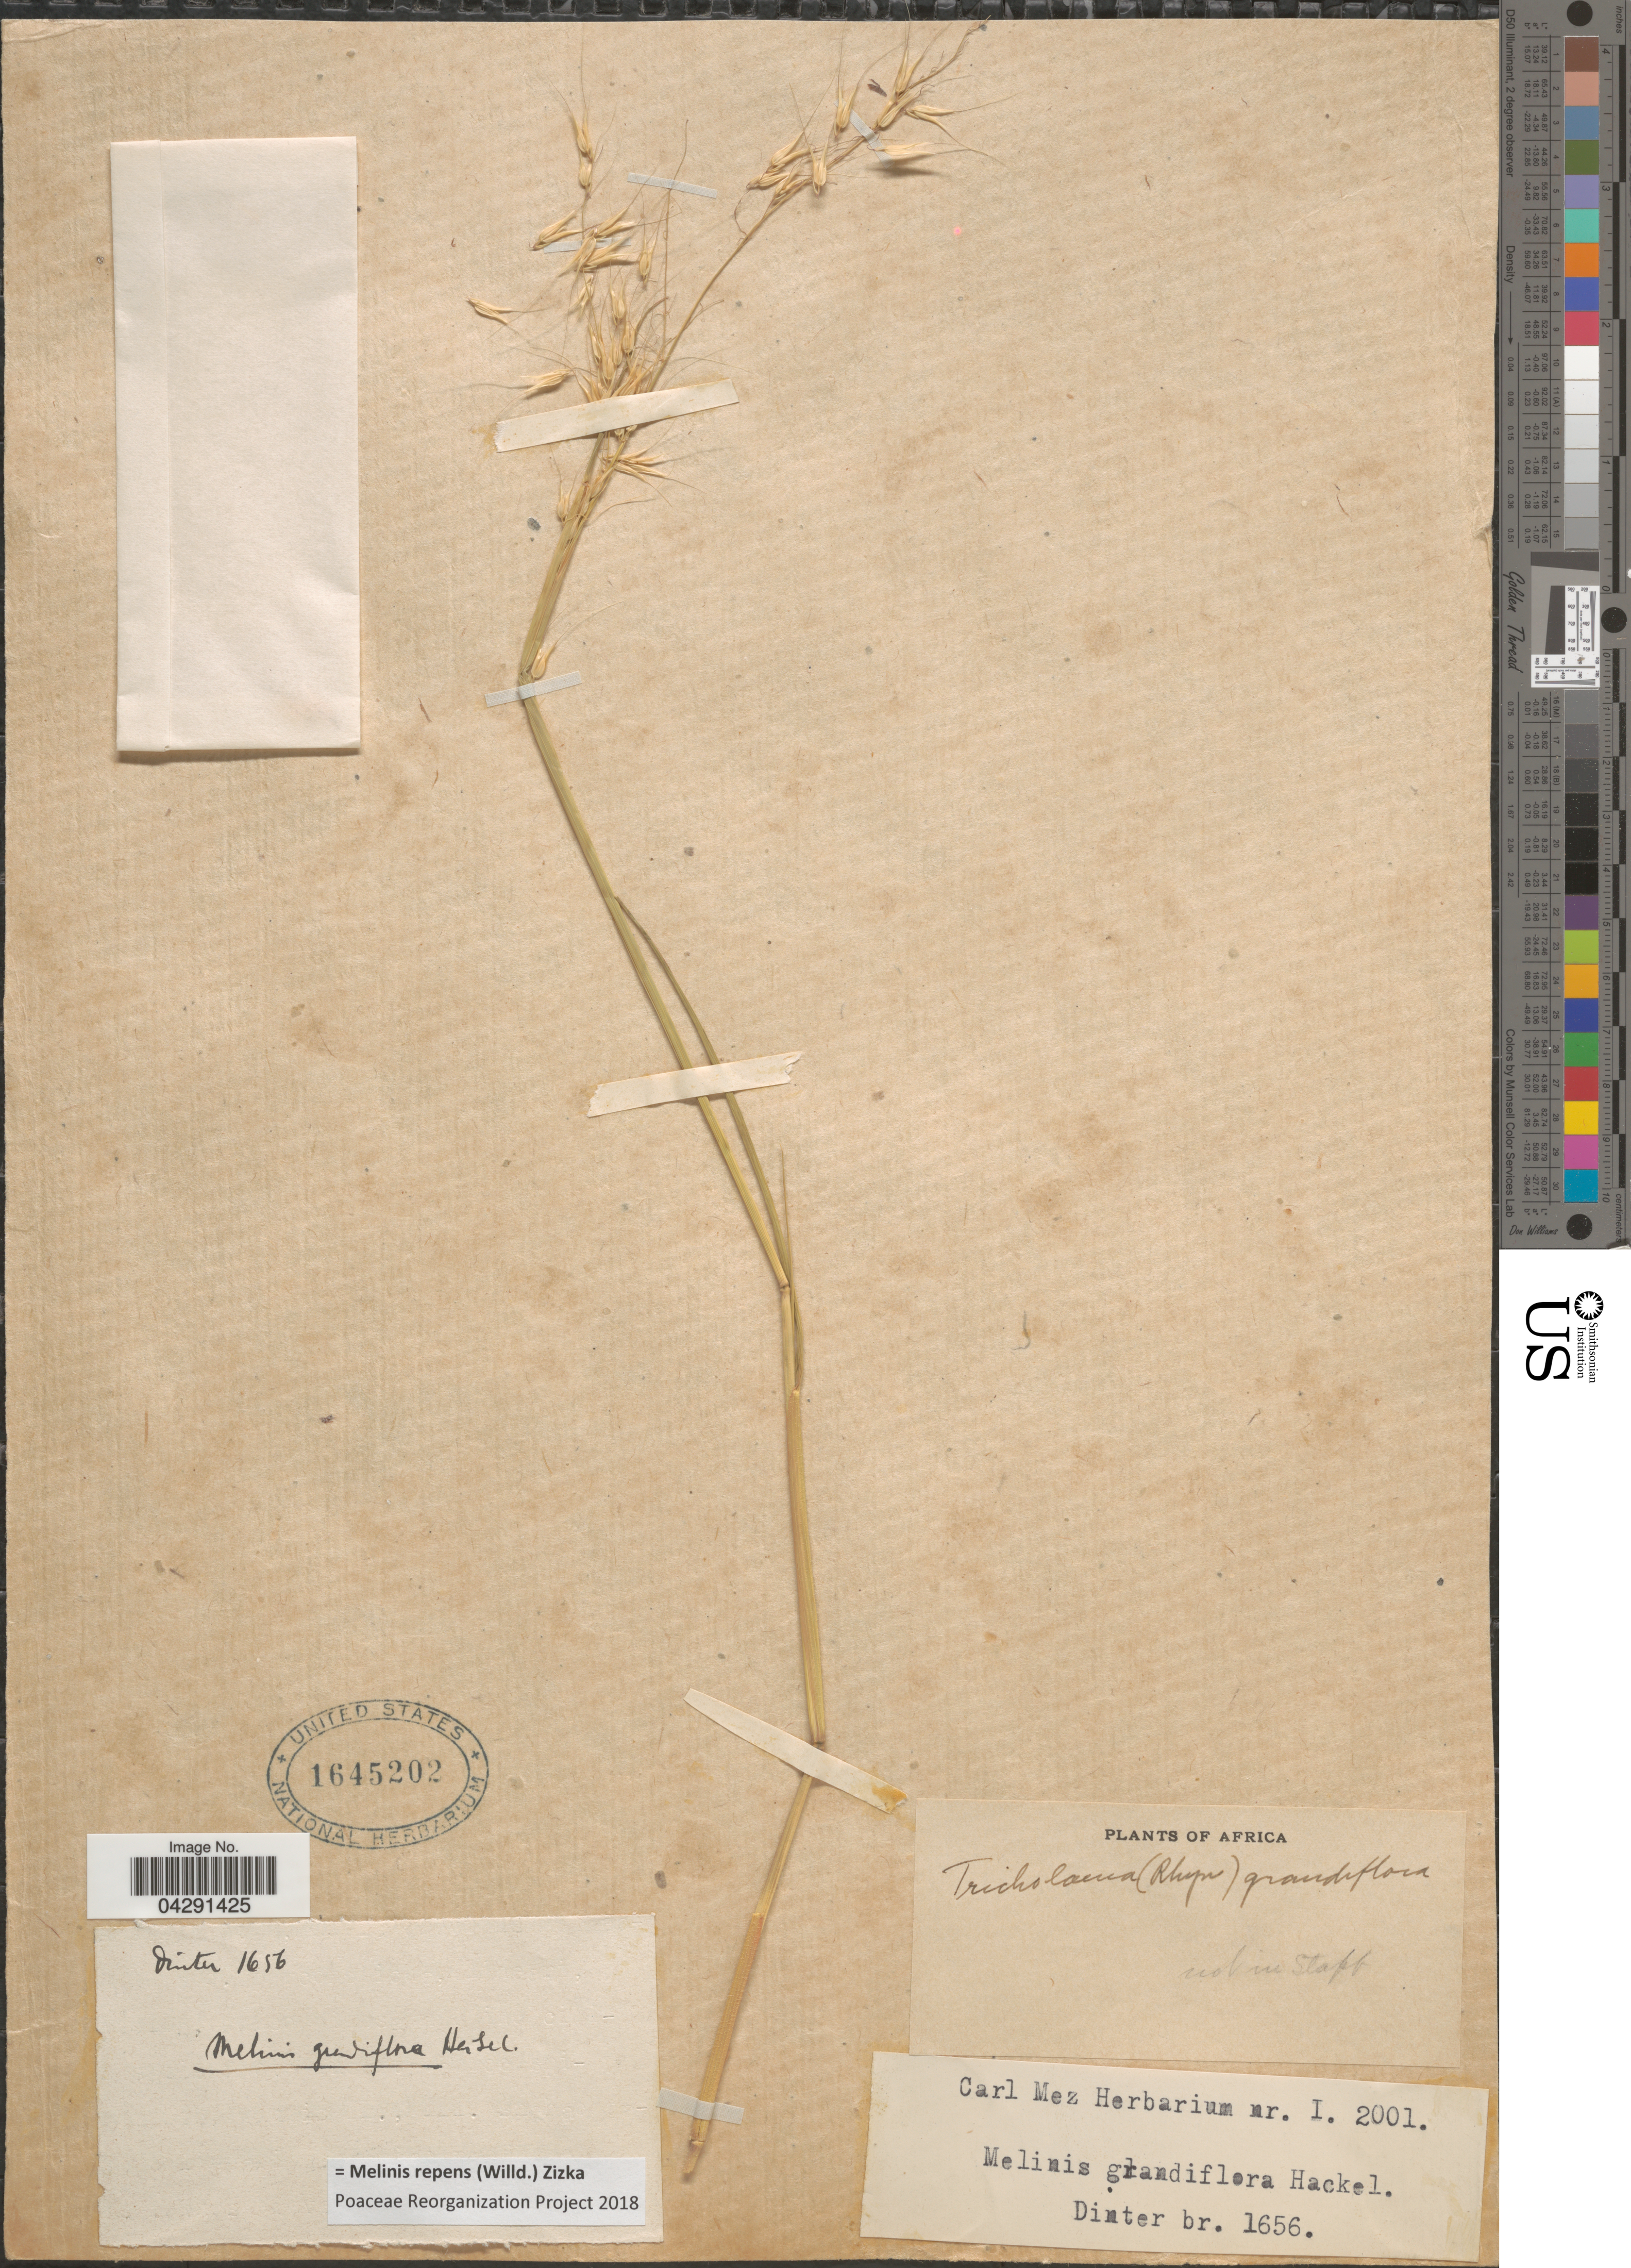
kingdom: Plantae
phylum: Tracheophyta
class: Liliopsida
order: Poales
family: Poaceae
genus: Melinis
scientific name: Melinis repens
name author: (Willd.) Zizka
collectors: Dinter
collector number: br. 1656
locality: Africa.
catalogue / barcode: US 1645202